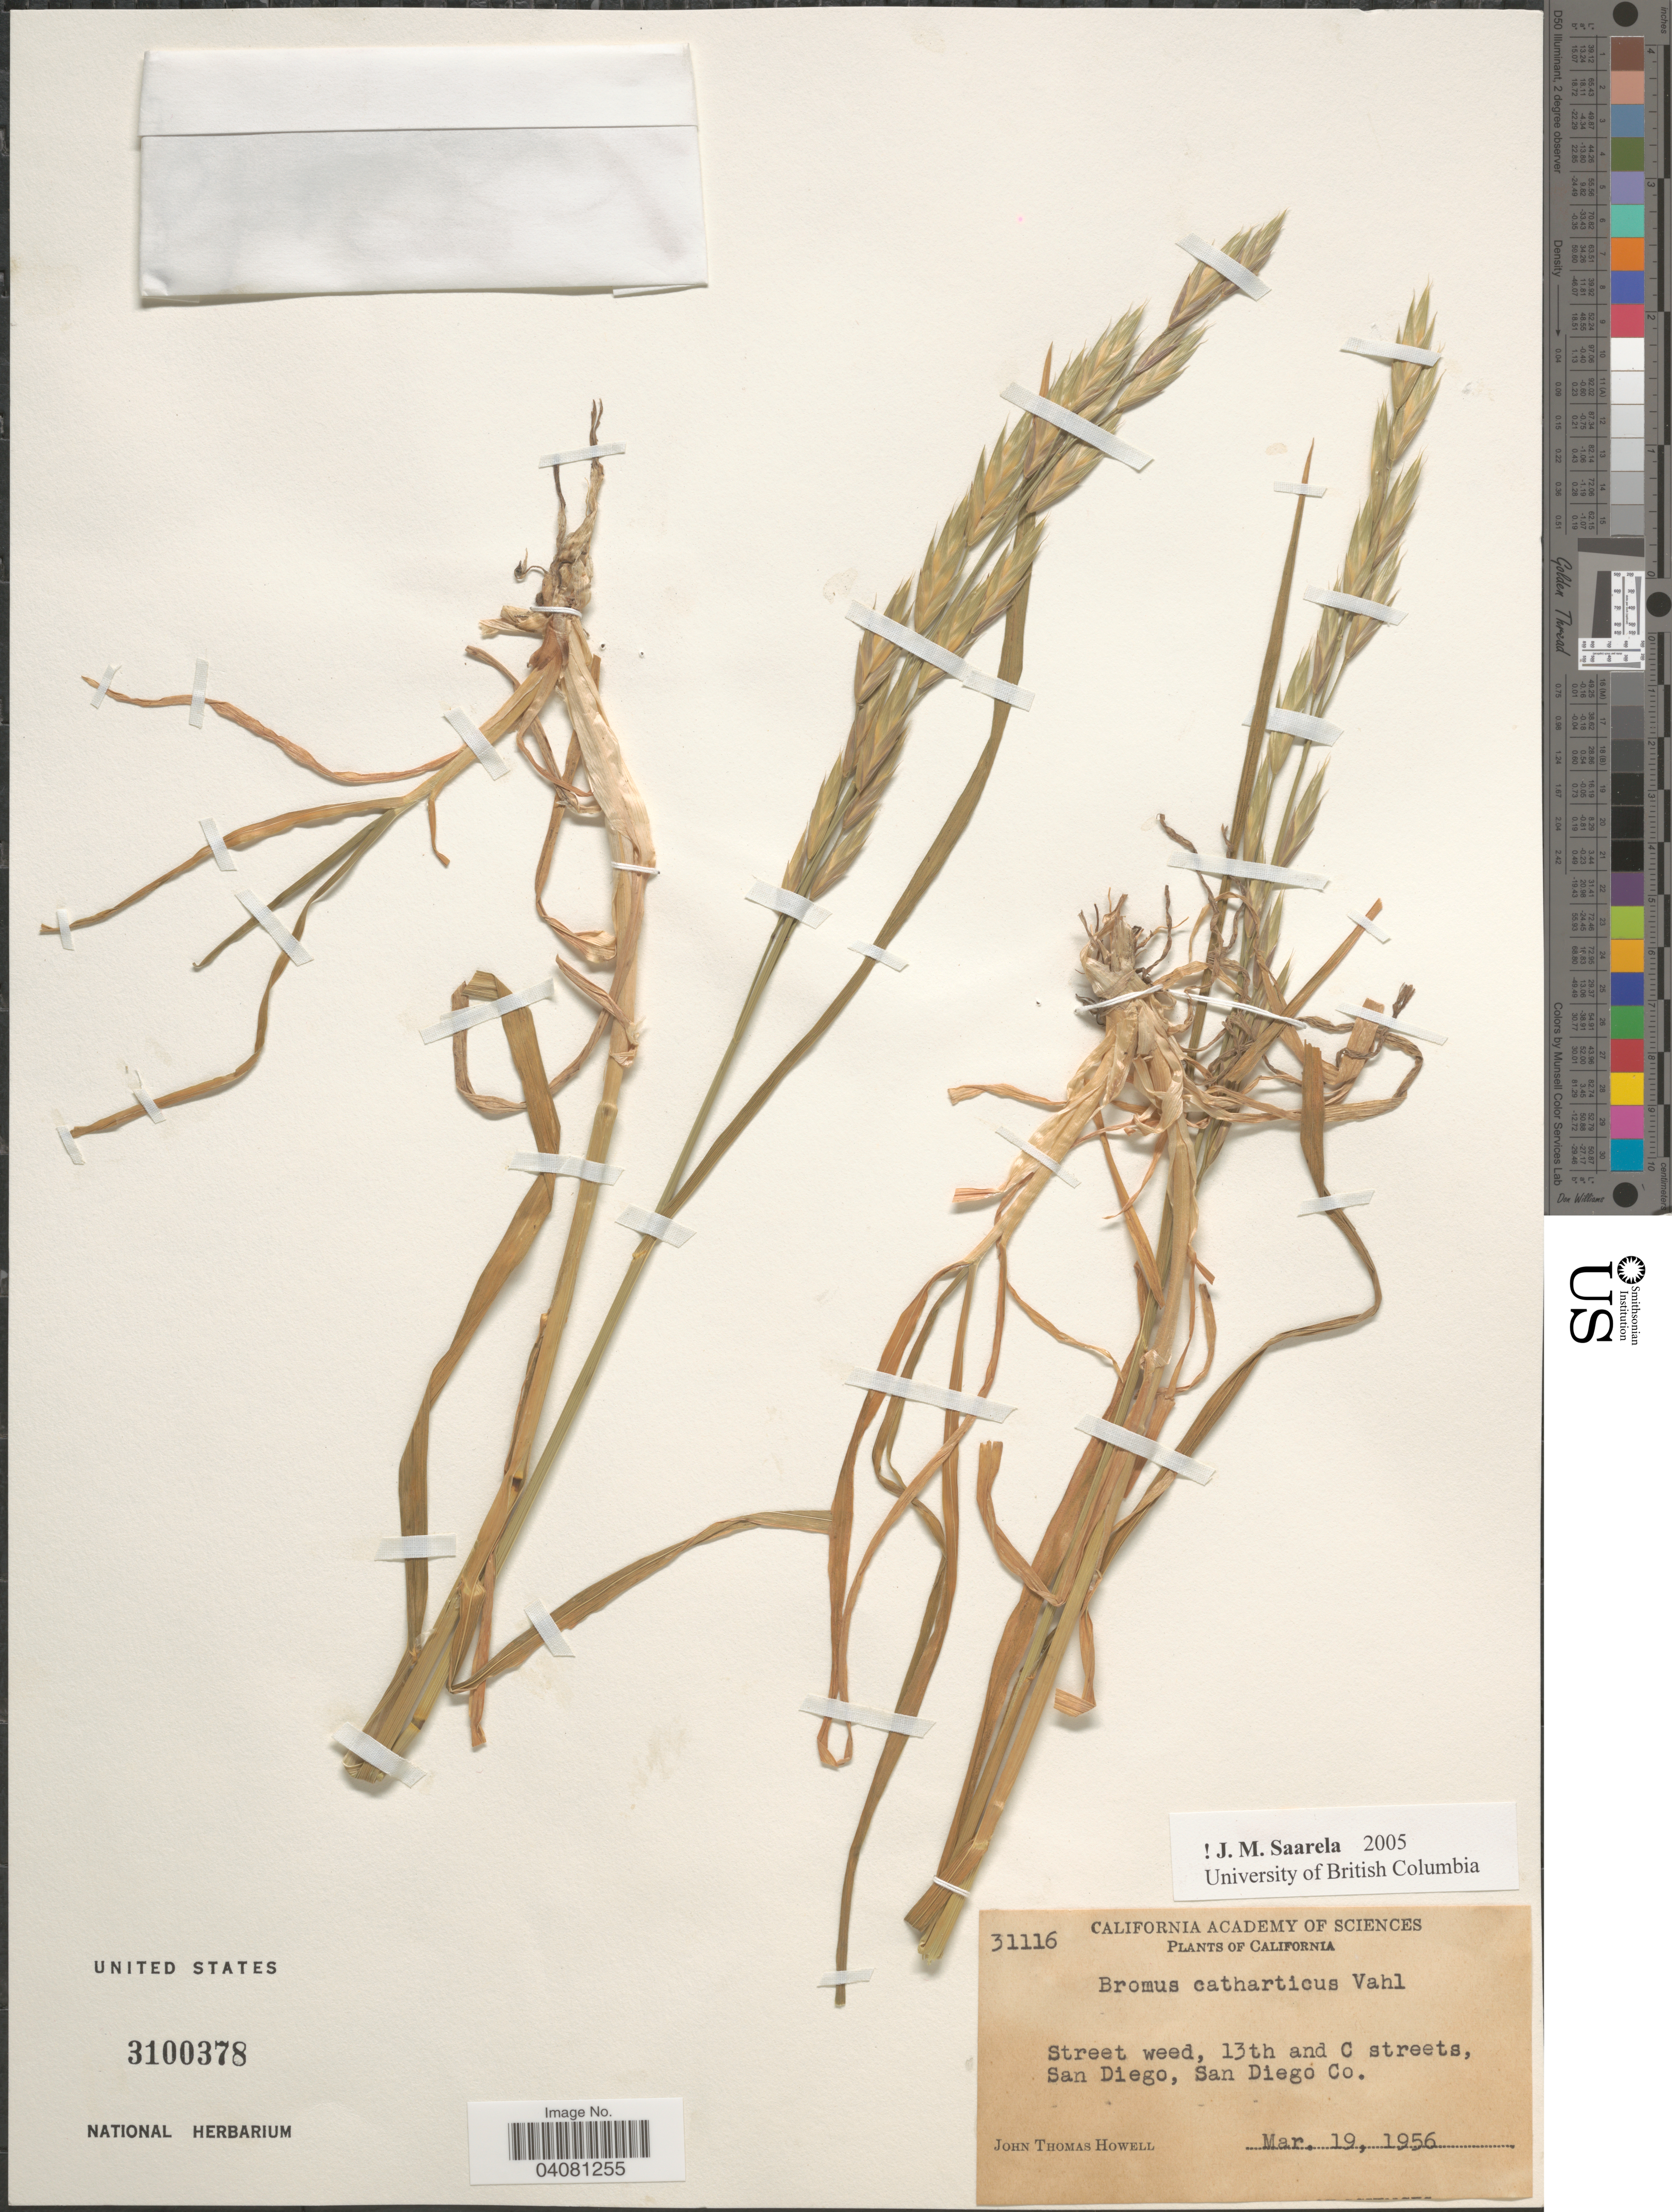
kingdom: Plantae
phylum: Tracheophyta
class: Liliopsida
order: Poales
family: Poaceae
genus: Bromus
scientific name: Bromus catharticus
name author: Vahl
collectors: J. T. Howell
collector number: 31116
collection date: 1956-03-19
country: United States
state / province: California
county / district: San Diego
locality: Street weed, 13th and C streets, San Diego, San Diego Co.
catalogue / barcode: US 3100378